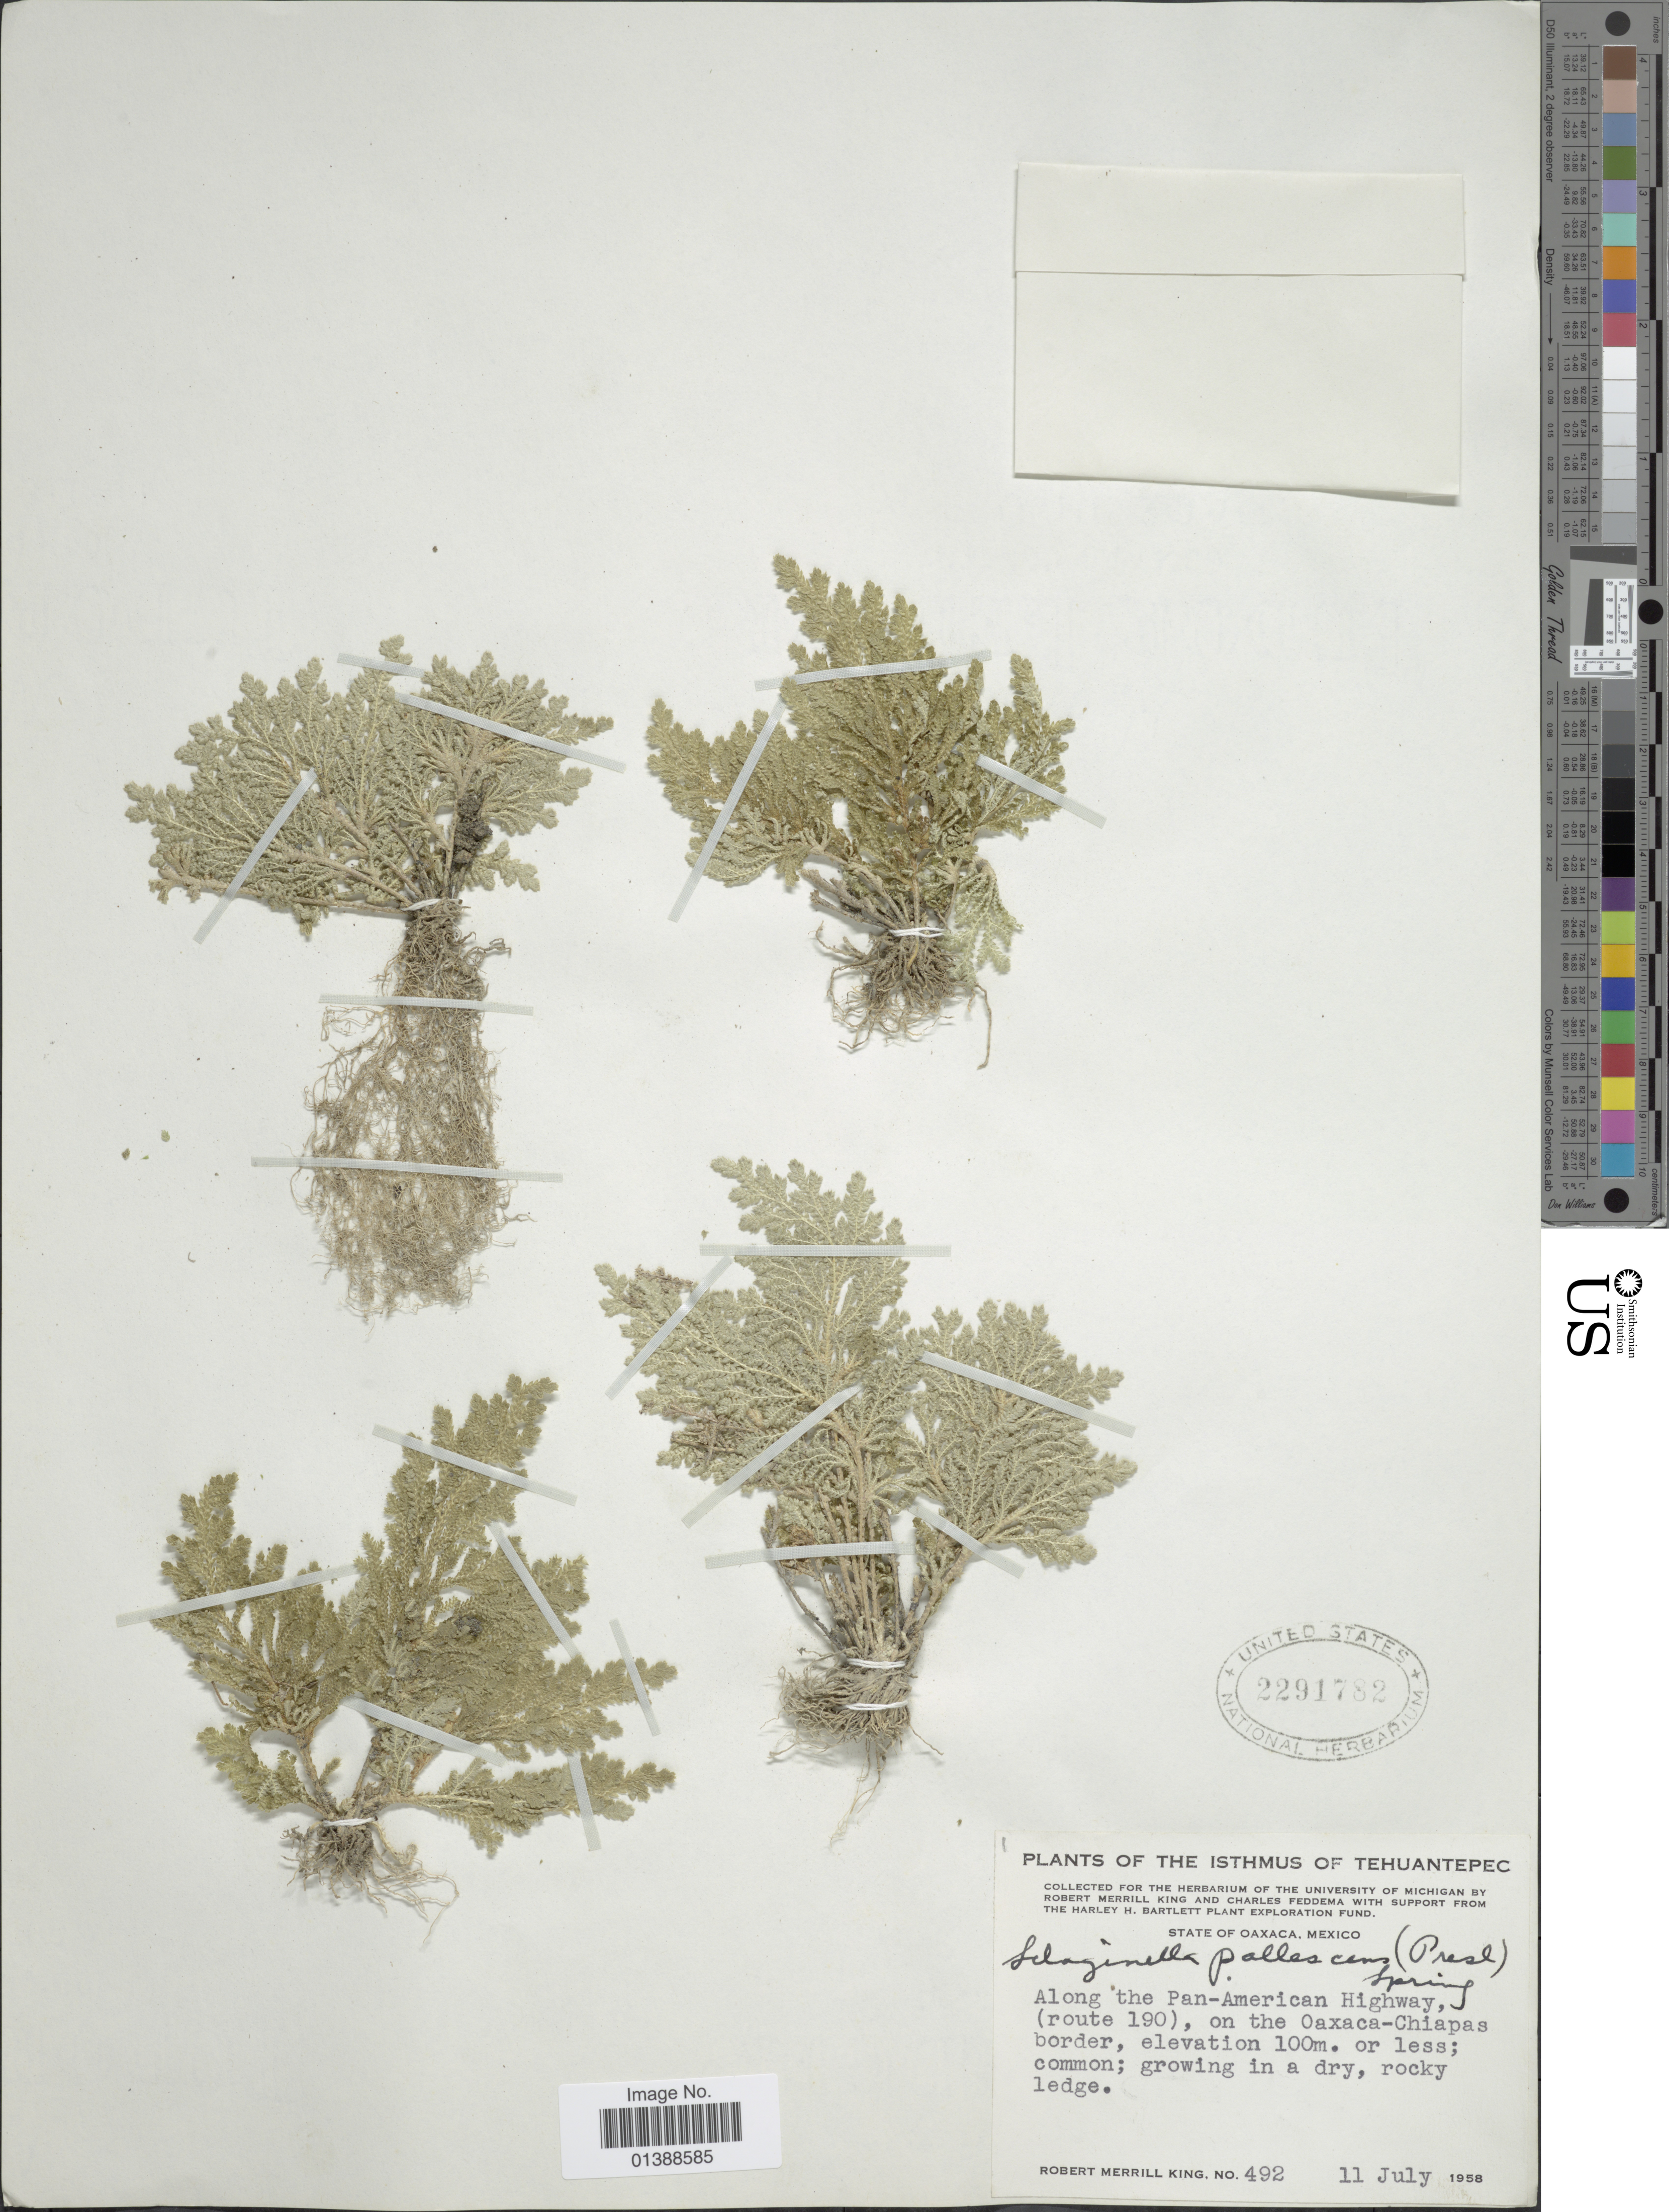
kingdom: Plantae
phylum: Tracheophyta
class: Lycopodiopsida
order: Selaginellales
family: Selaginellaceae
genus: Selaginella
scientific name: Selaginella pallescens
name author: (C. Presl) Spring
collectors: R. M. King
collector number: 492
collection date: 1958-07-11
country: Mexico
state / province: Oaxaca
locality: The Isthmus of Tehuantepec, Along the Pan-American Highway, (route 190), on the Oaxaca-Chiapas border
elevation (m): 100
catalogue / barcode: US 2291782